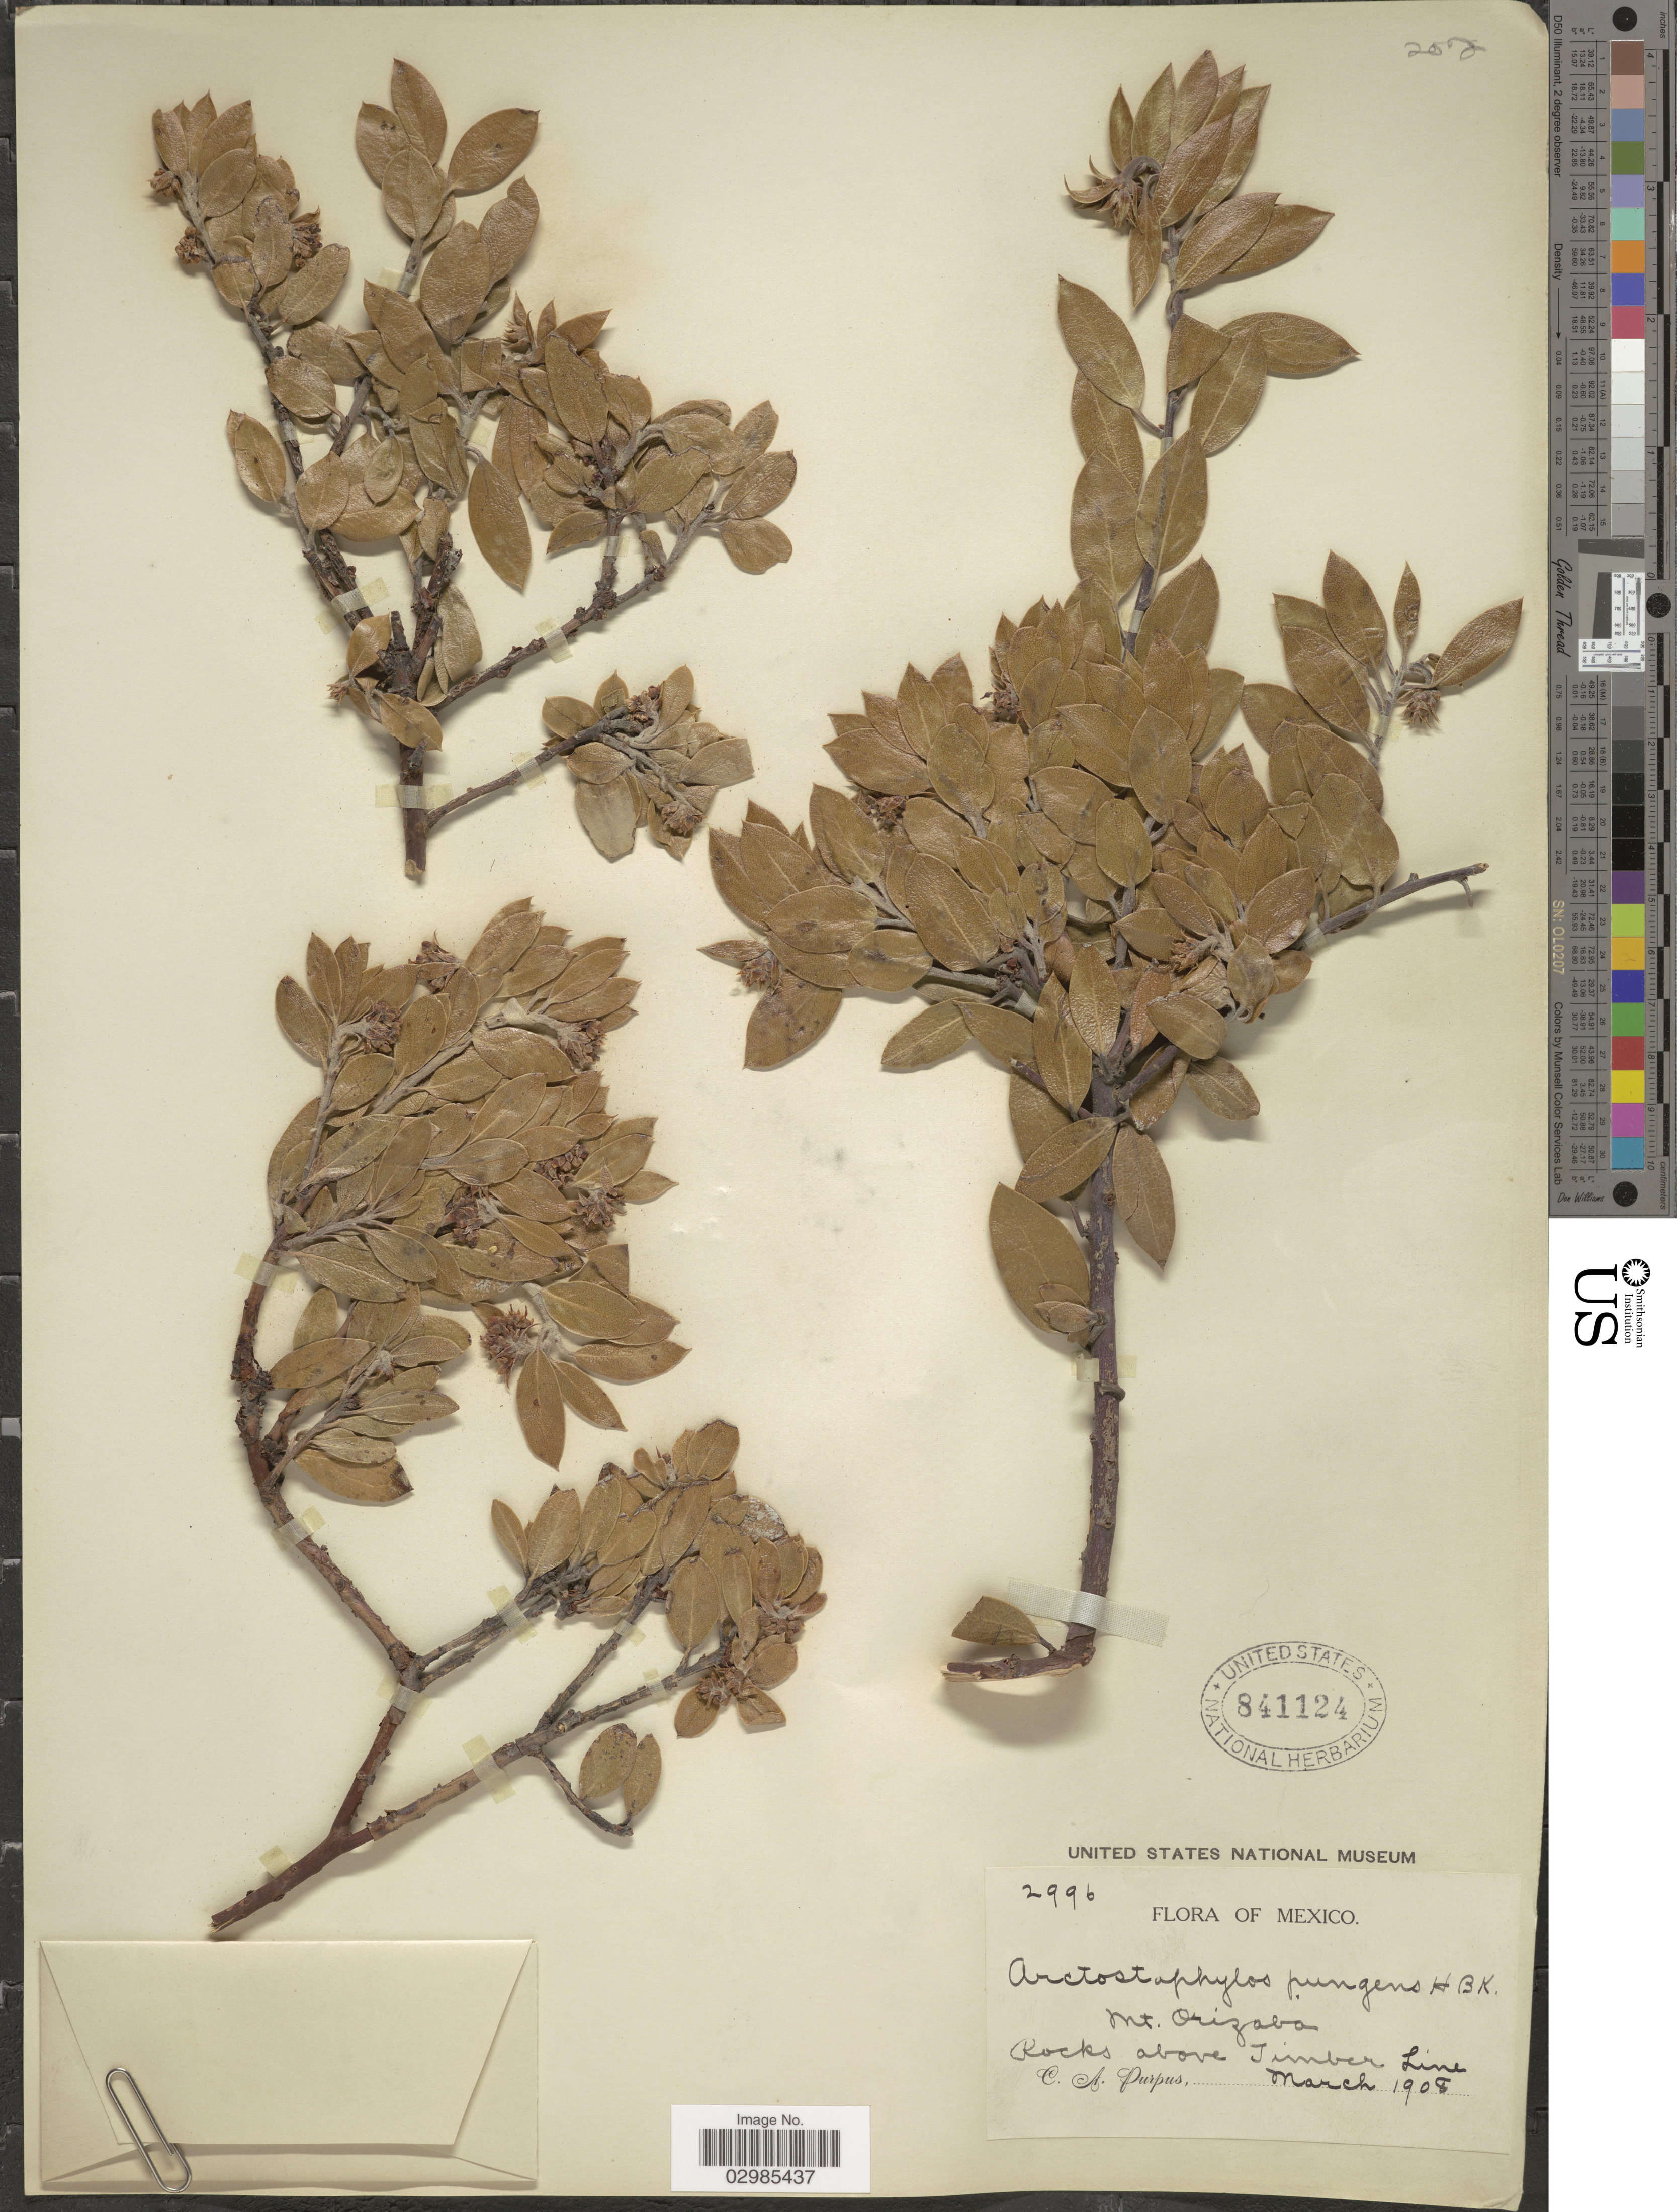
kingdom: Plantae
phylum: Tracheophyta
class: Magnoliopsida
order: Ericales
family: Ericaceae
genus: Arctostaphylos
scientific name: Arctostaphylos pungens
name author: Kunth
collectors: C. A. Purpus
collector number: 2996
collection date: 1908-03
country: Mexico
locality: Mt. Orizaba, Rocks above Timber.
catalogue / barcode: US 841124